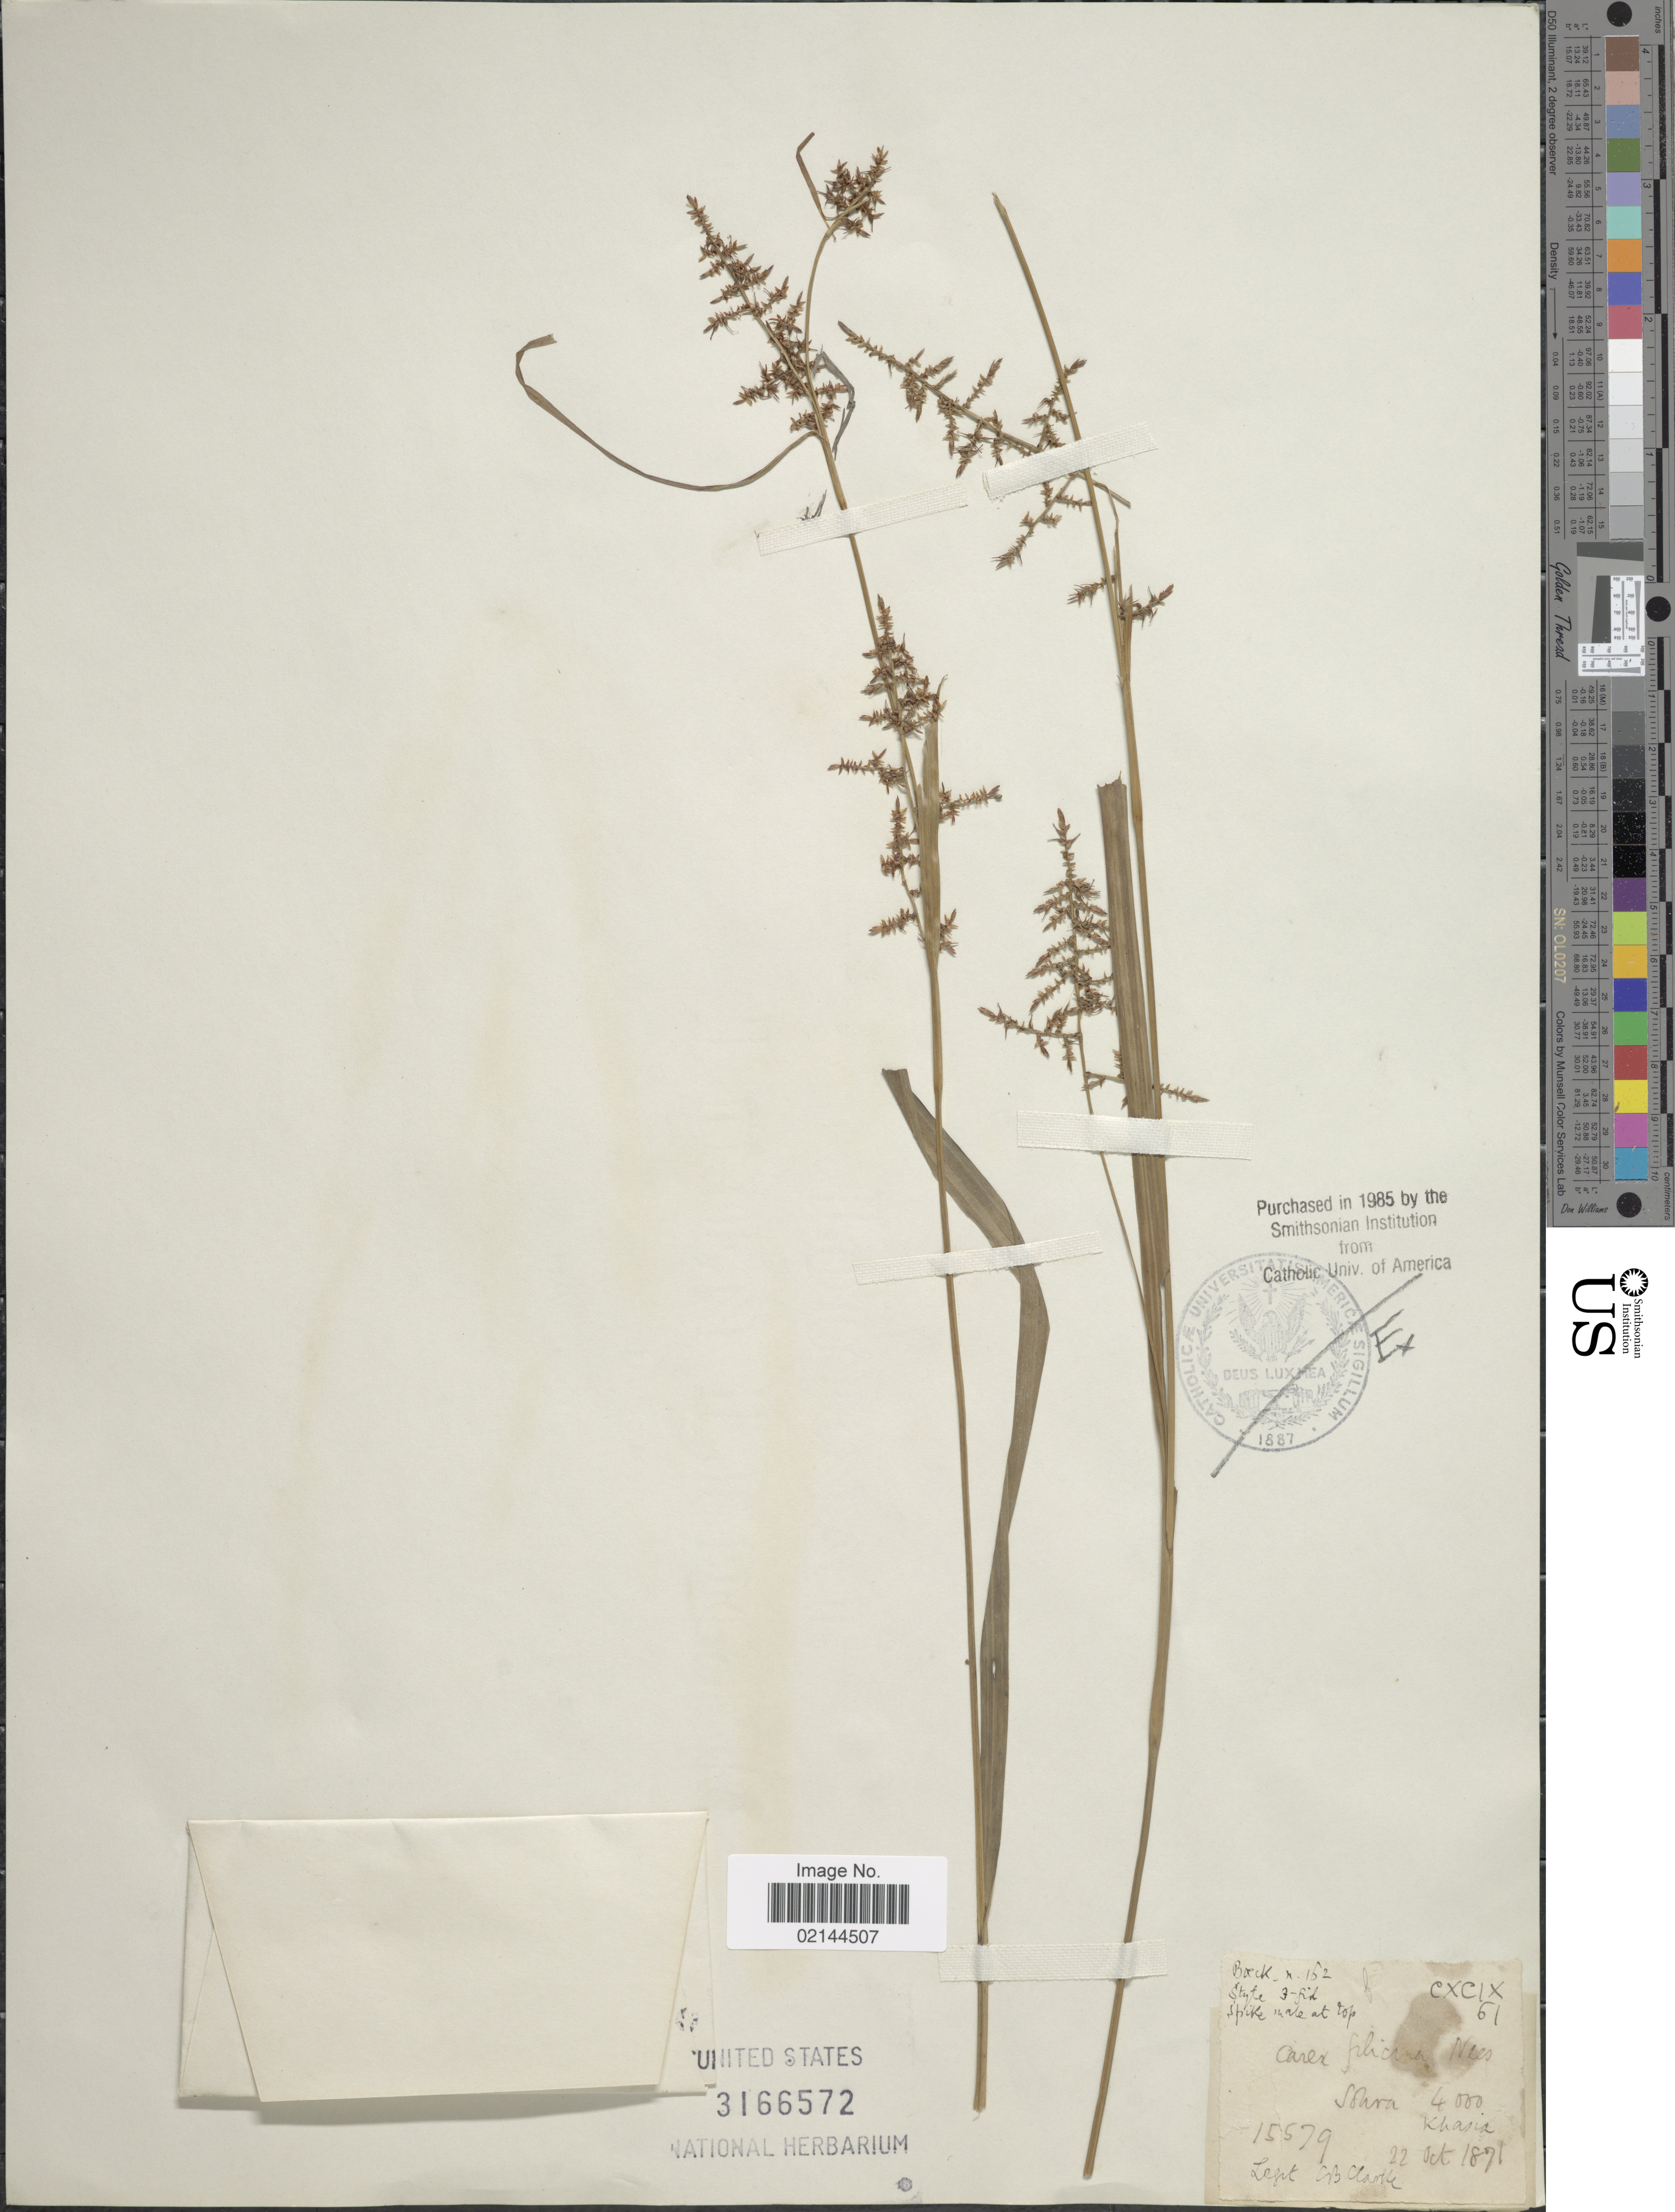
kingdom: Plantae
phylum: Tracheophyta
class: Liliopsida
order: Poales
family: Cyperaceae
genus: Carex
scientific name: Carex filicina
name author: Nees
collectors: C. B. Clarke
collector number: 15579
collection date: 1871-10-22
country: India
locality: Sohra. Khasia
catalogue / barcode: US 3166572